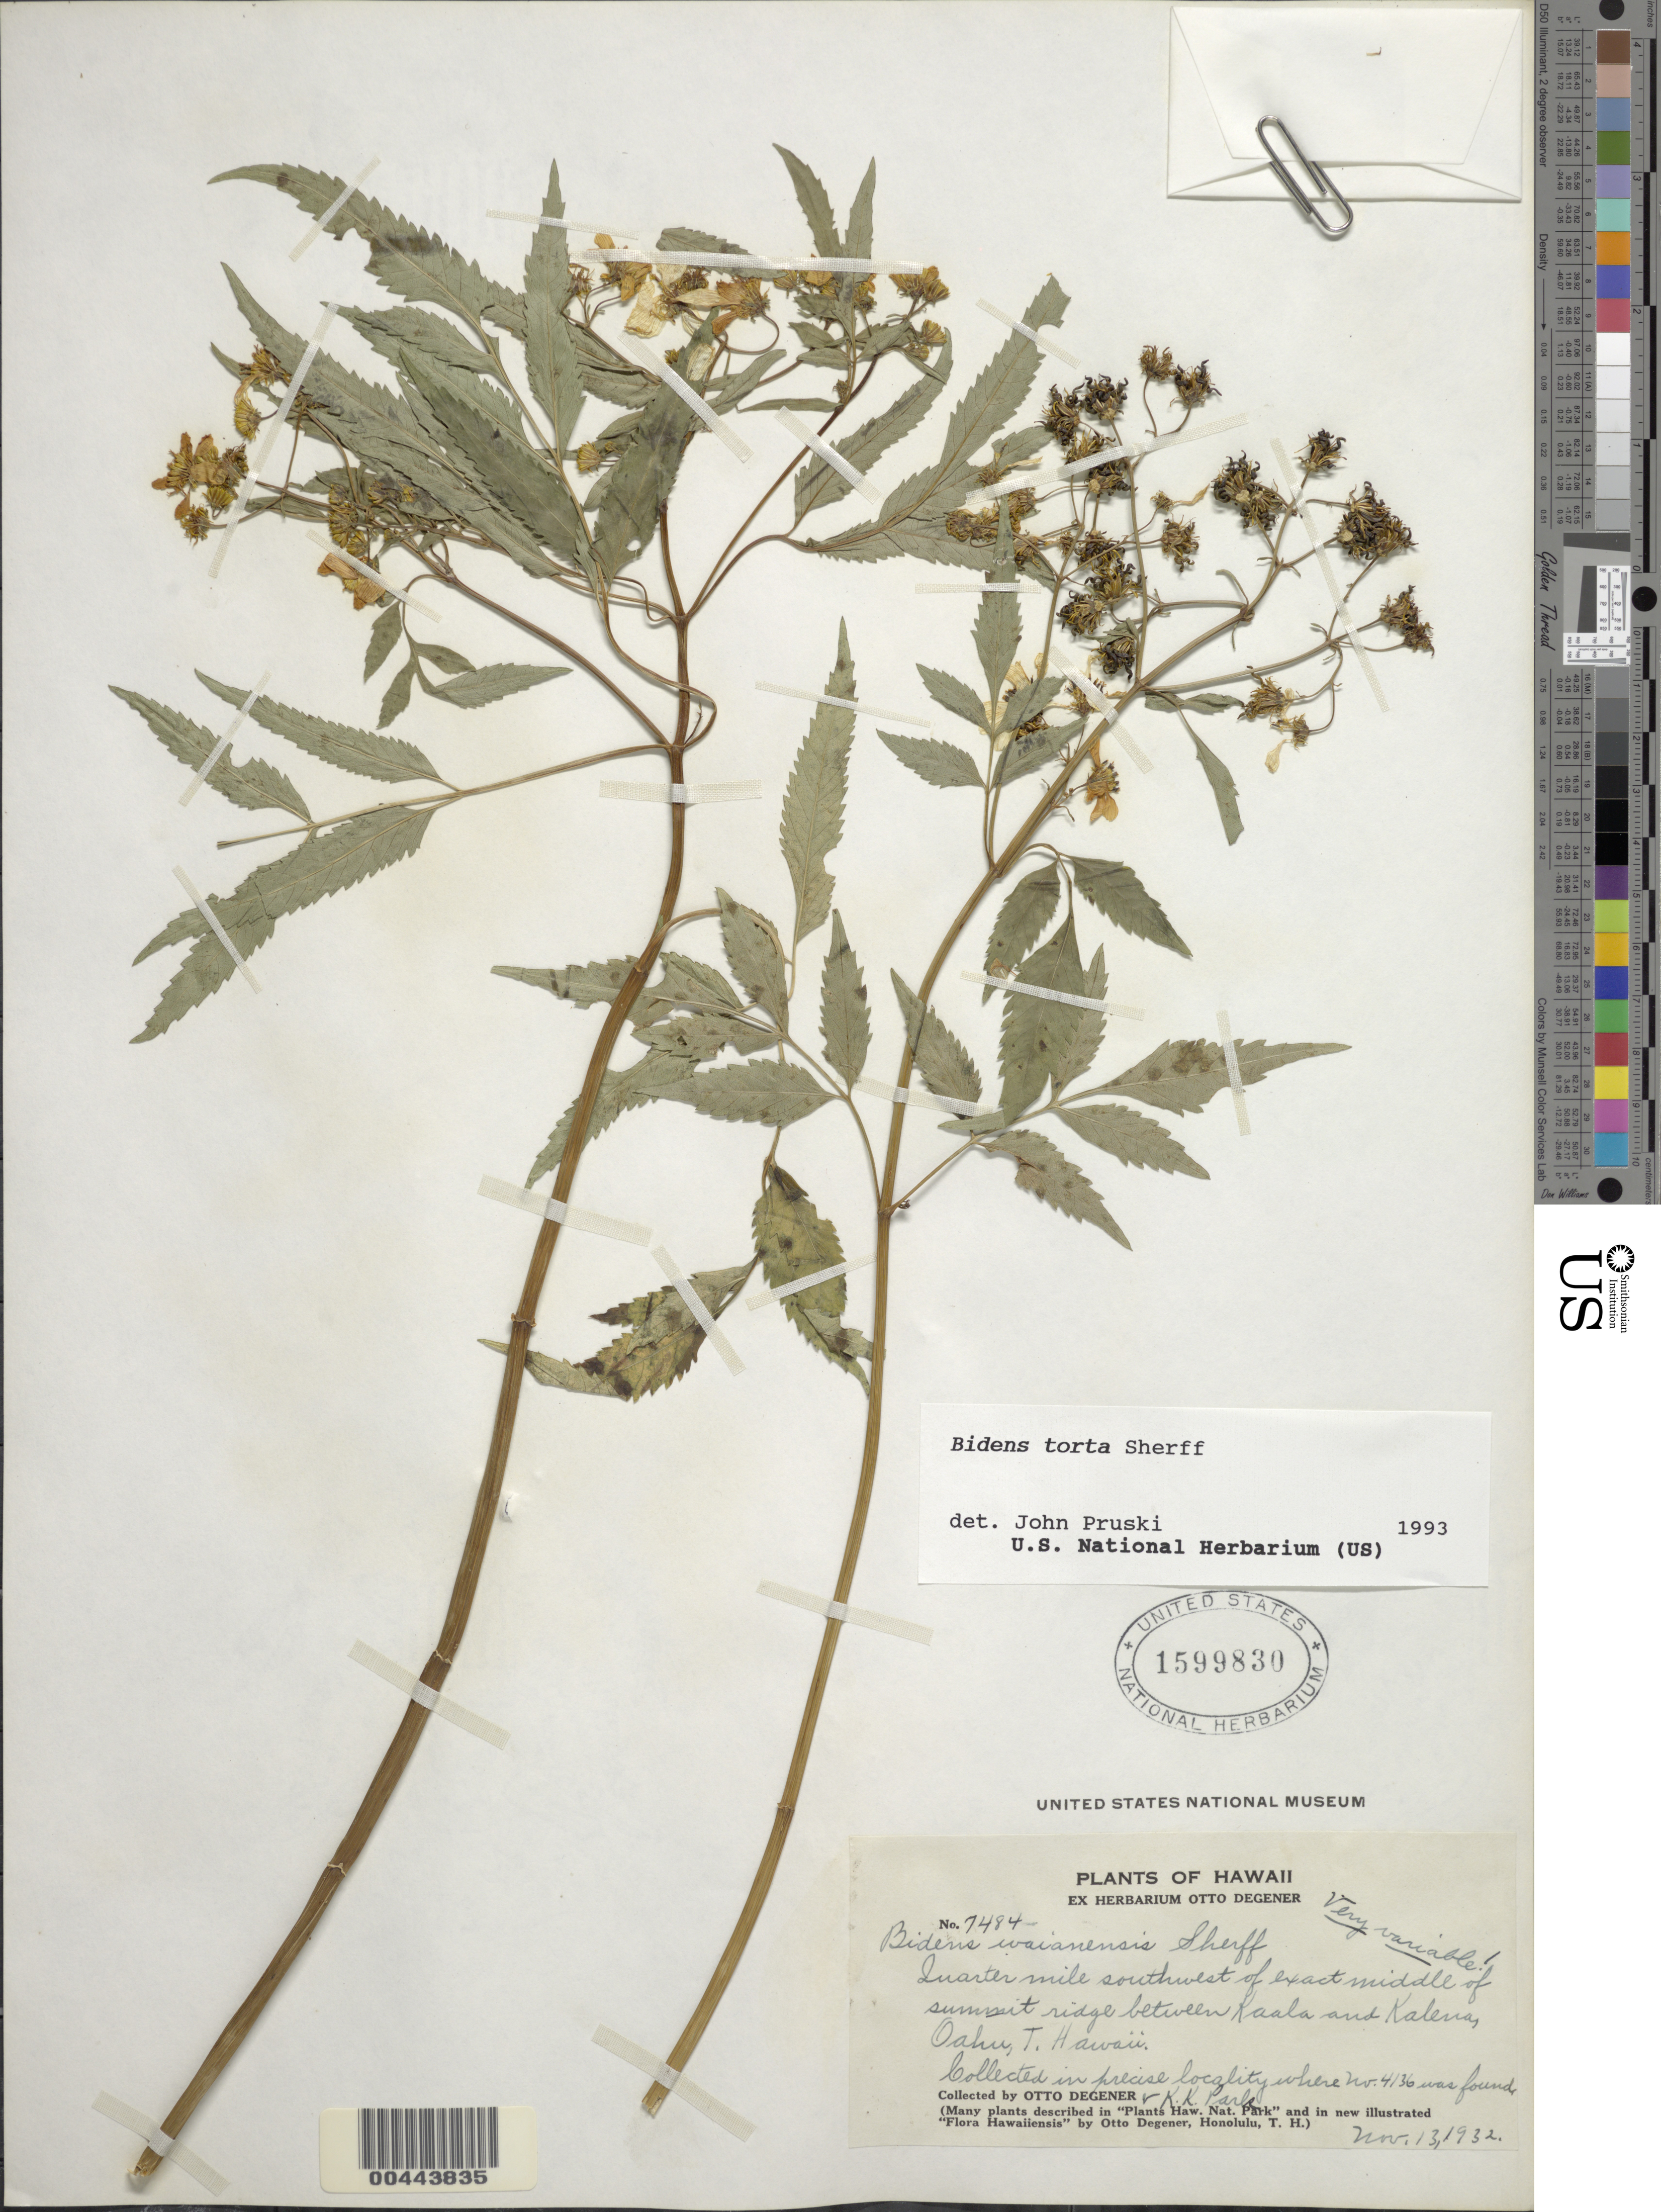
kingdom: Plantae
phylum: Tracheophyta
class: Magnoliopsida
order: Asterales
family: Asteraceae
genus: Bidens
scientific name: Bidens torta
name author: Sherff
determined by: Pruski, J. F.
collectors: O. Degener & K. Park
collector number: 7484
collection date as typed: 13 Nov 1932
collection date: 1932-11-13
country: United States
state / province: Hawaii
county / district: Honolulu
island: Oahu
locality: Quarter mile SW of exact middle of summit ridge between Kaala and Kalena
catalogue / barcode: US 1599830